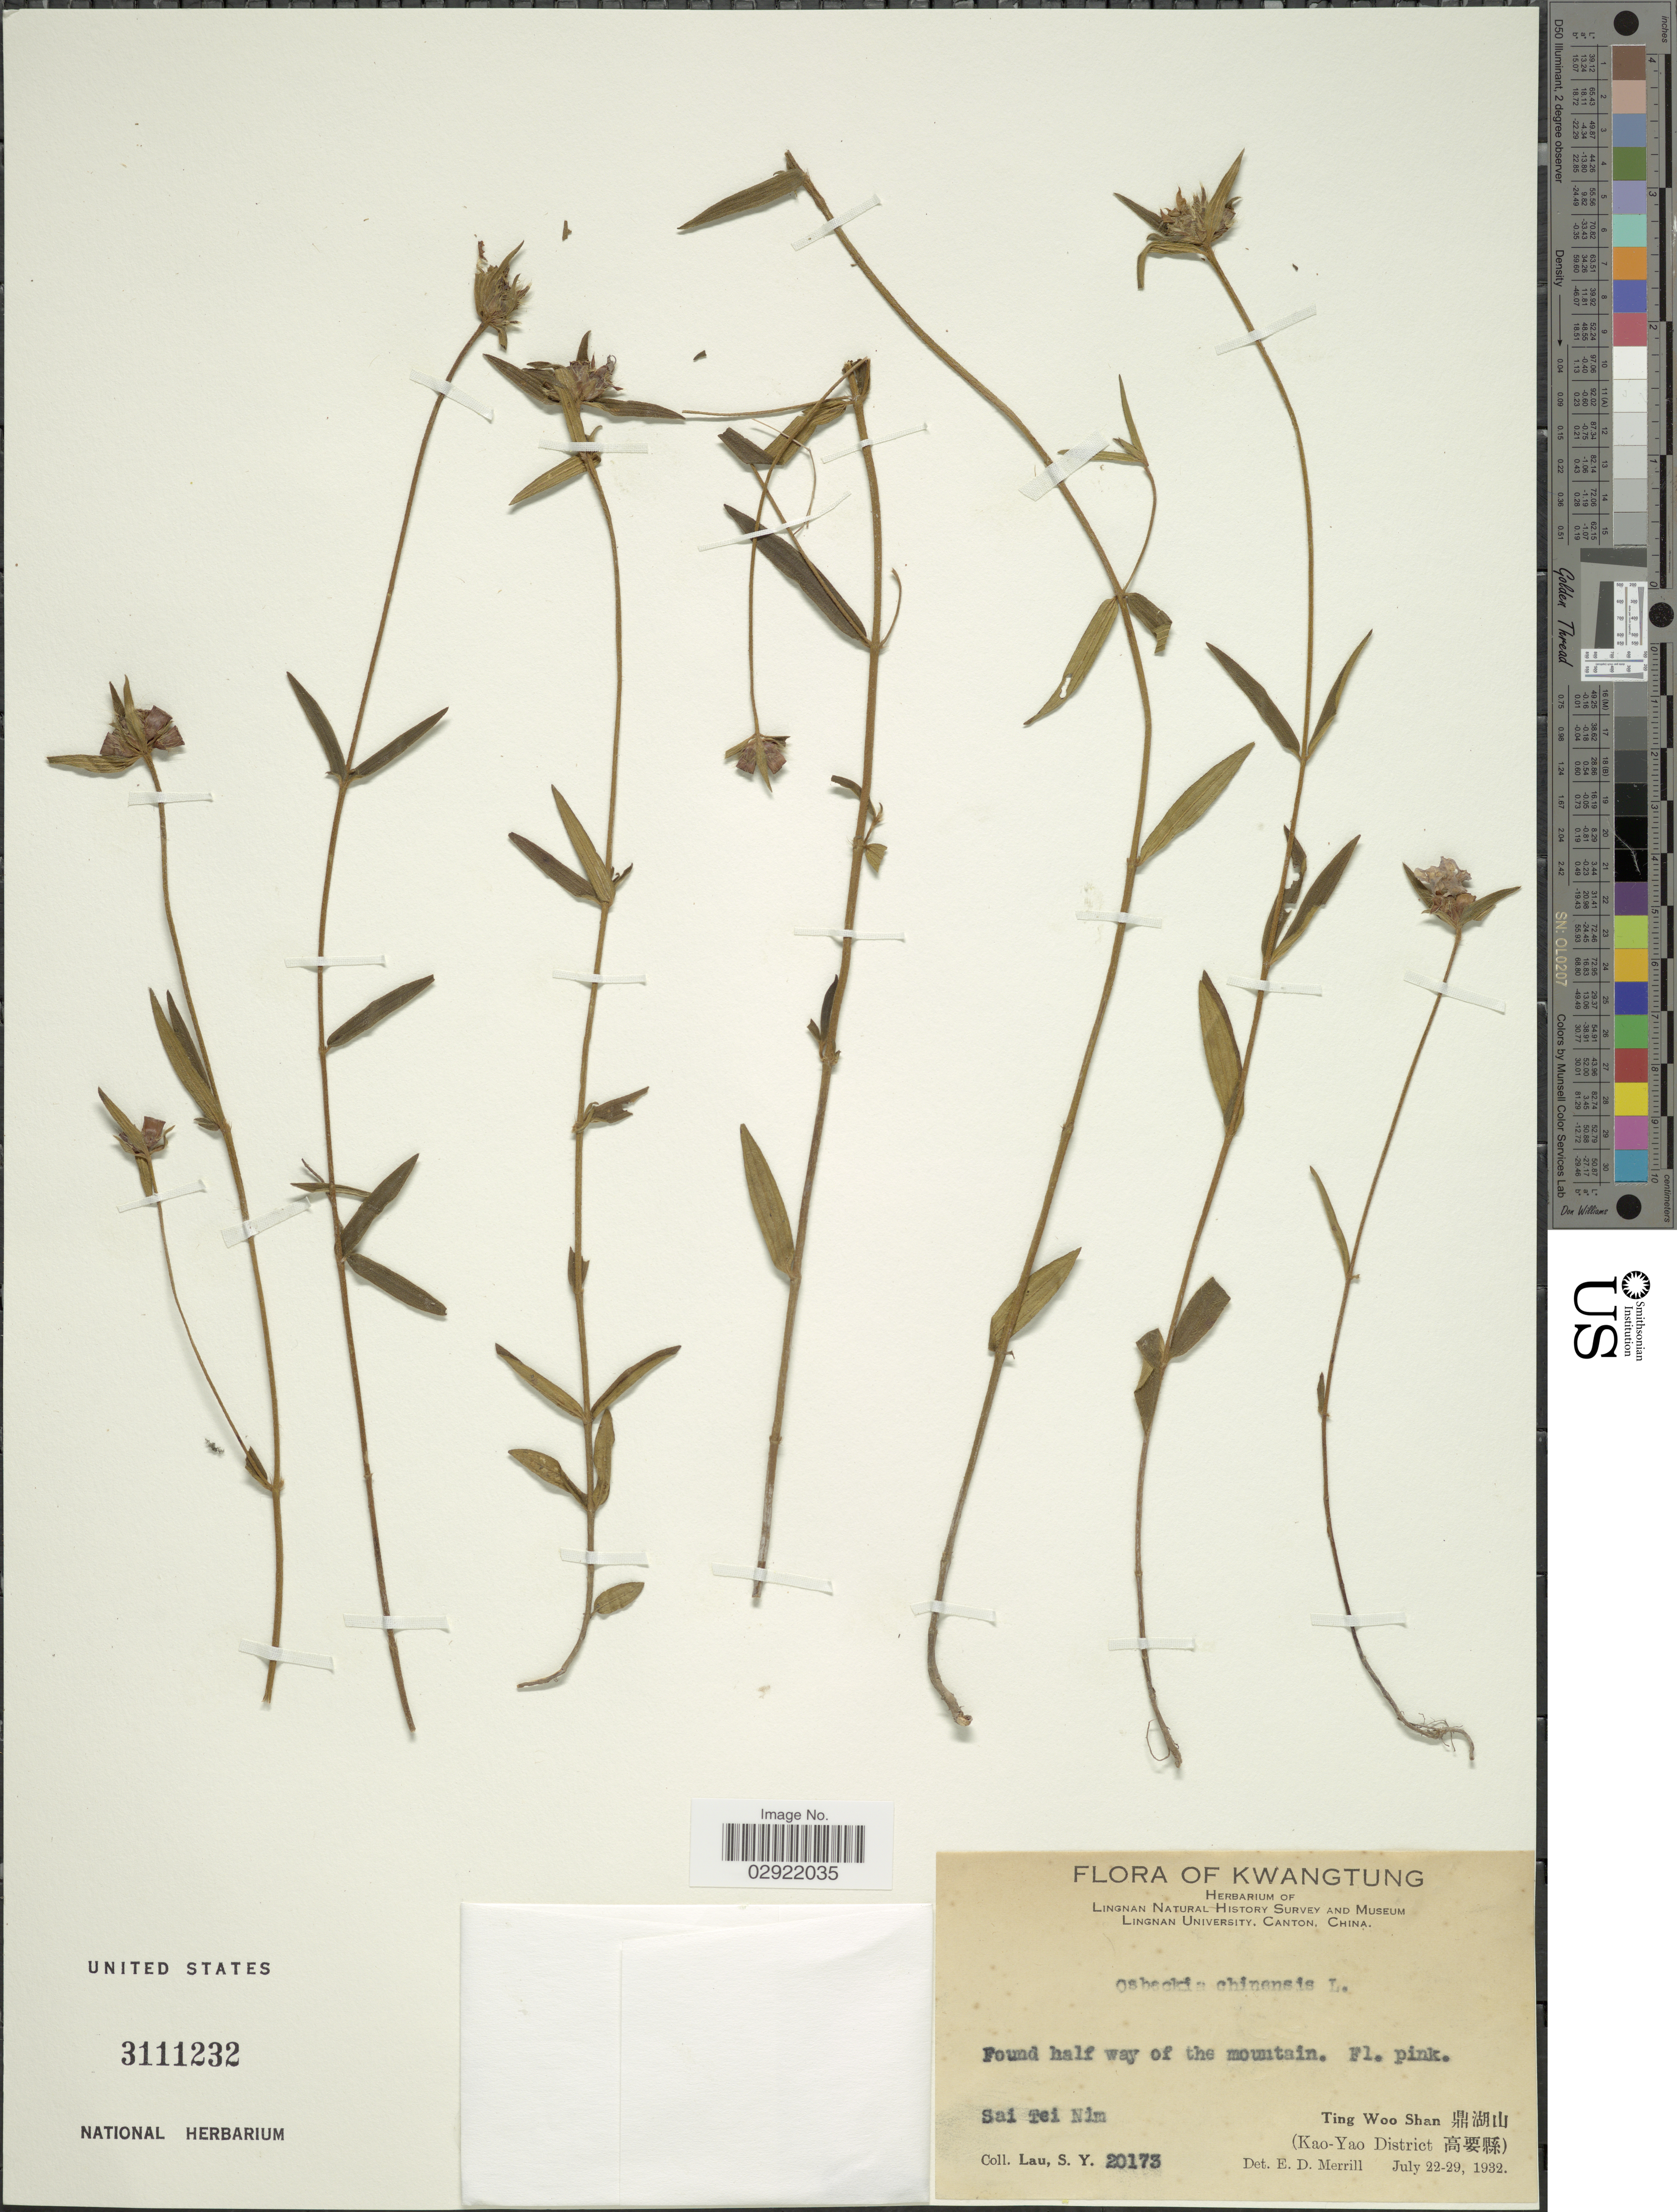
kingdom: Plantae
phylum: Tracheophyta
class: Magnoliopsida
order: Myrtales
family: Melastomataceae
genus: Osbeckia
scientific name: Osbeckia chinensis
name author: L.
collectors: S. Y. Lau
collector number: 20173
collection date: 1932-07-22/1932-07-29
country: China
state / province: Guangdong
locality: Kwangtung. Sai Tei Nim. ting Woo Shan, (Kao-Yao District).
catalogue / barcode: US 3111232